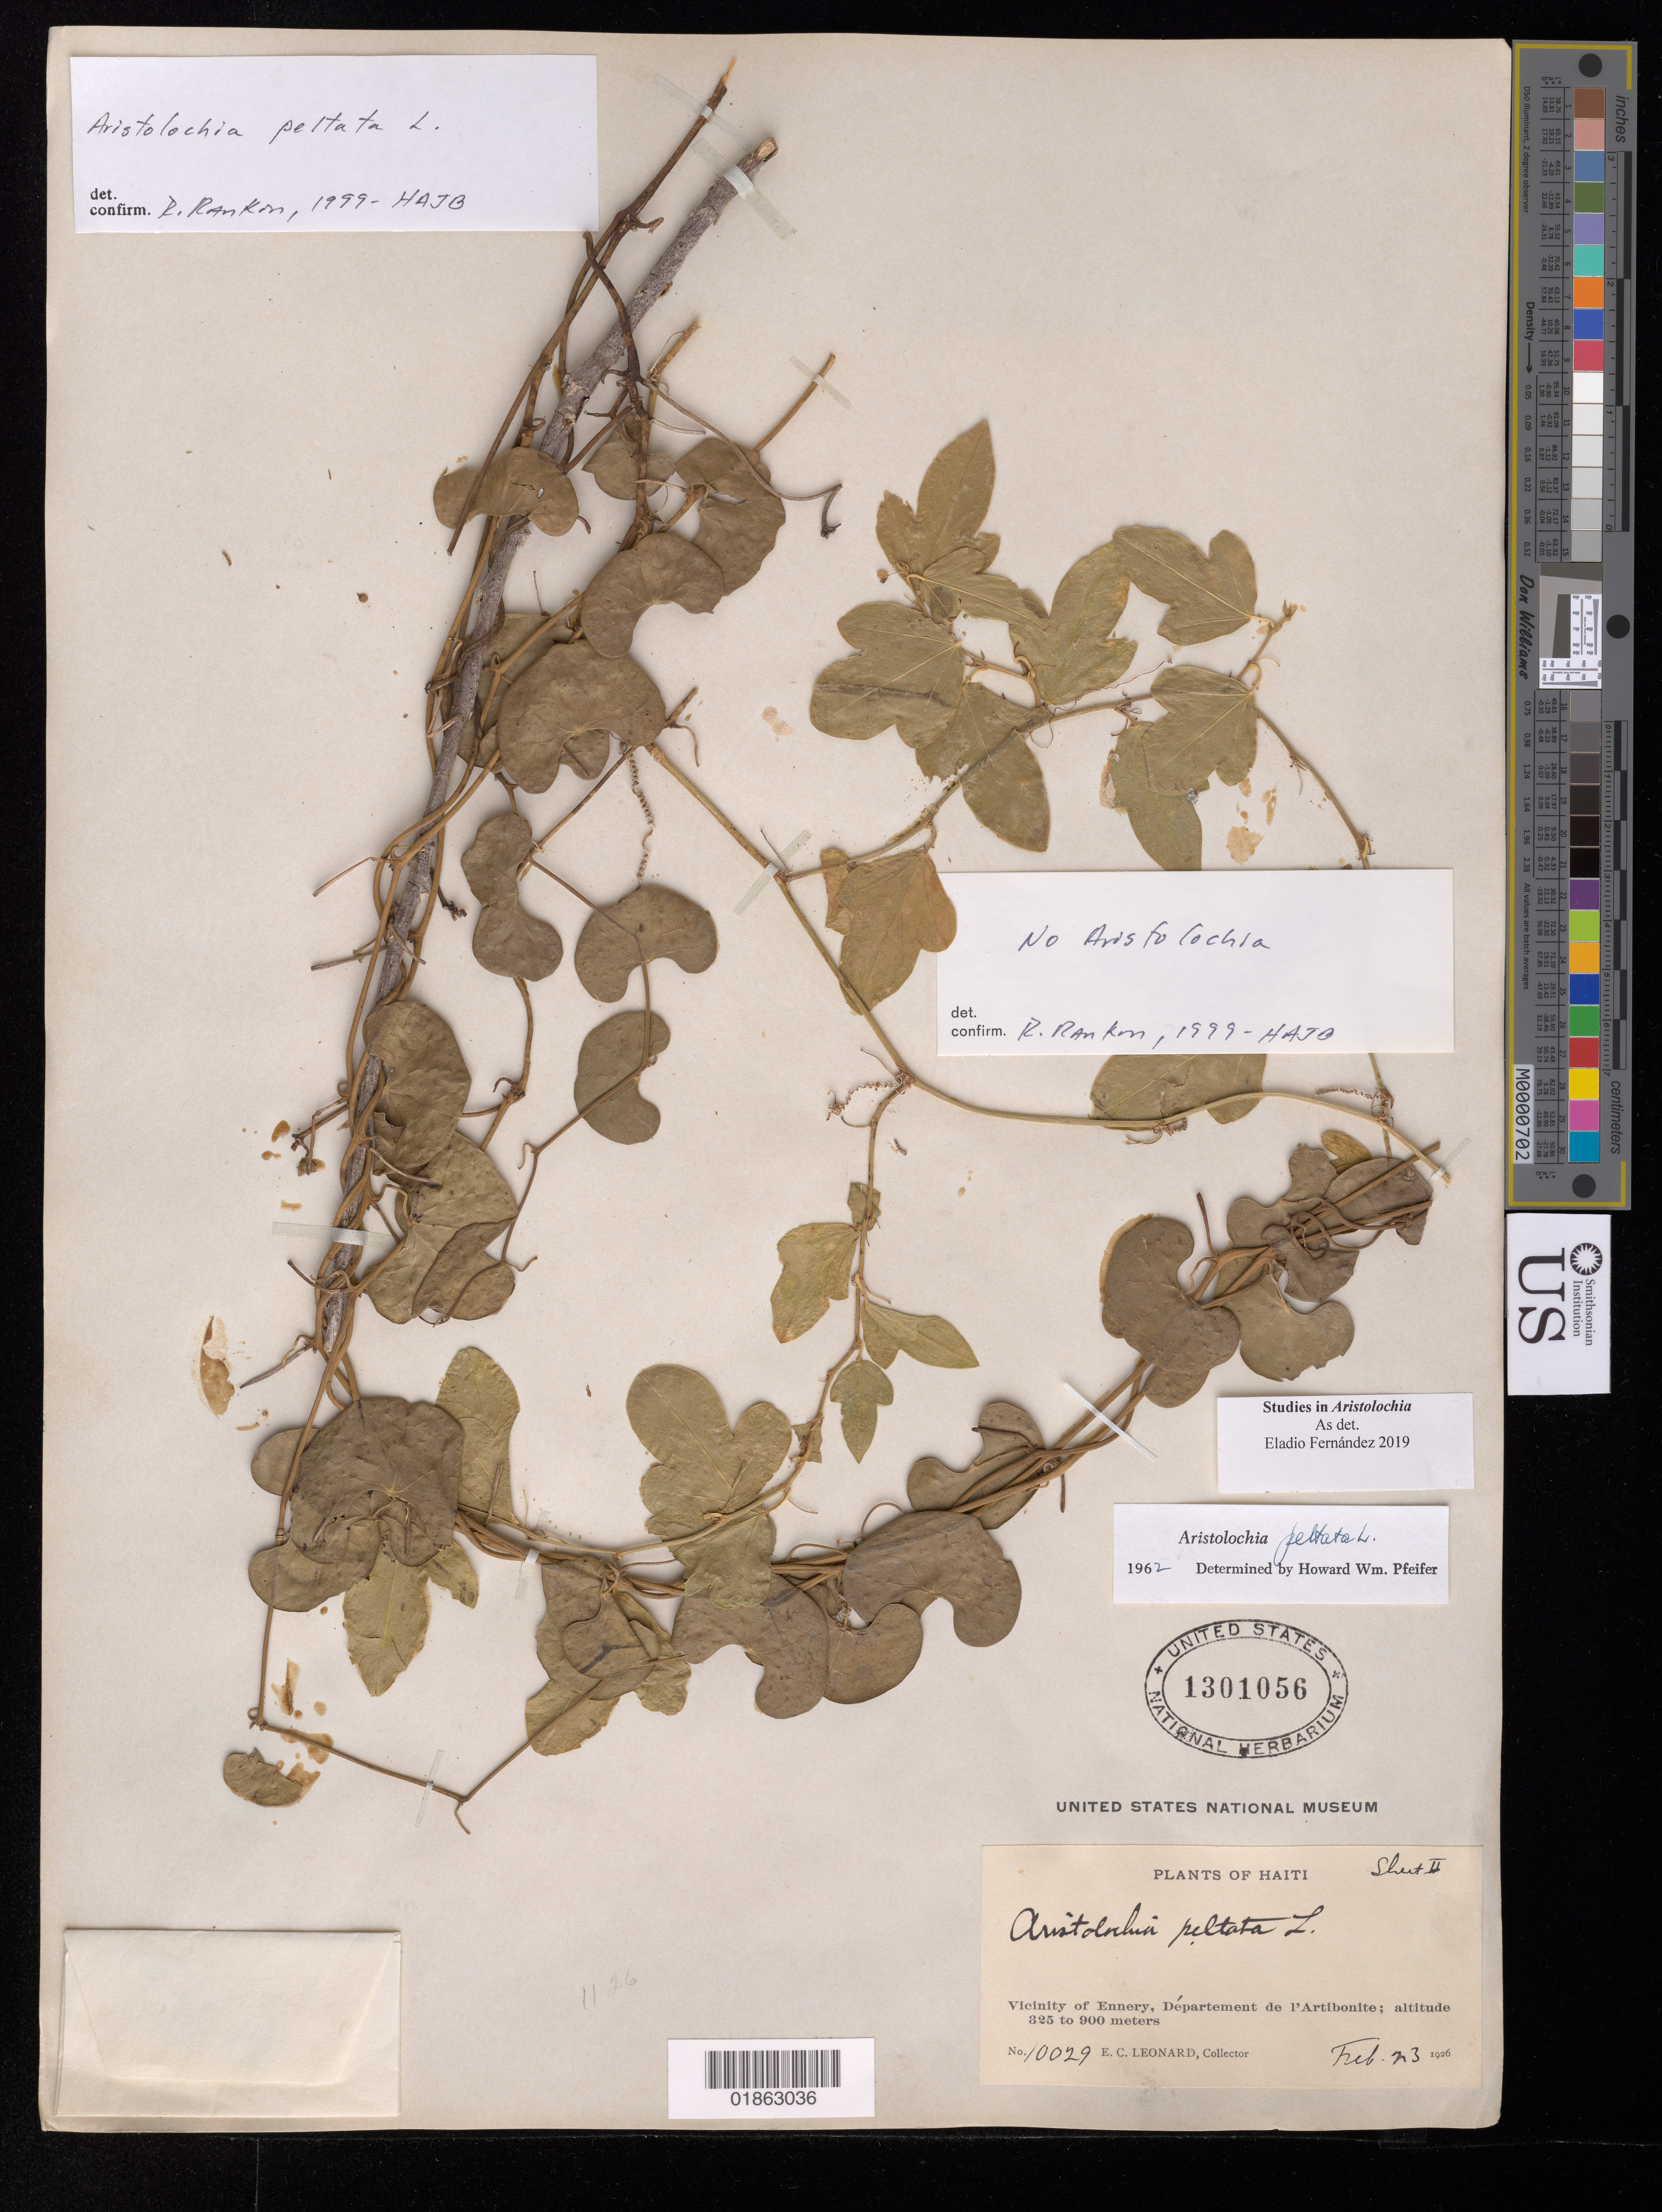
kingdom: Plantae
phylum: Tracheophyta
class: Magnoliopsida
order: Piperales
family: Aristolochiaceae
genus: Aristolochia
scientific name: Aristolochia peltata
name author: L.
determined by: Rankin Rodriguez, Rosa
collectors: E. C. Leonard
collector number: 10029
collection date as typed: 23 Feb 1926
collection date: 1926-02-23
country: Haiti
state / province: Artibonite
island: Hispaniola Island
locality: Vicinity of Ennery.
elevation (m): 325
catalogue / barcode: US 1301056